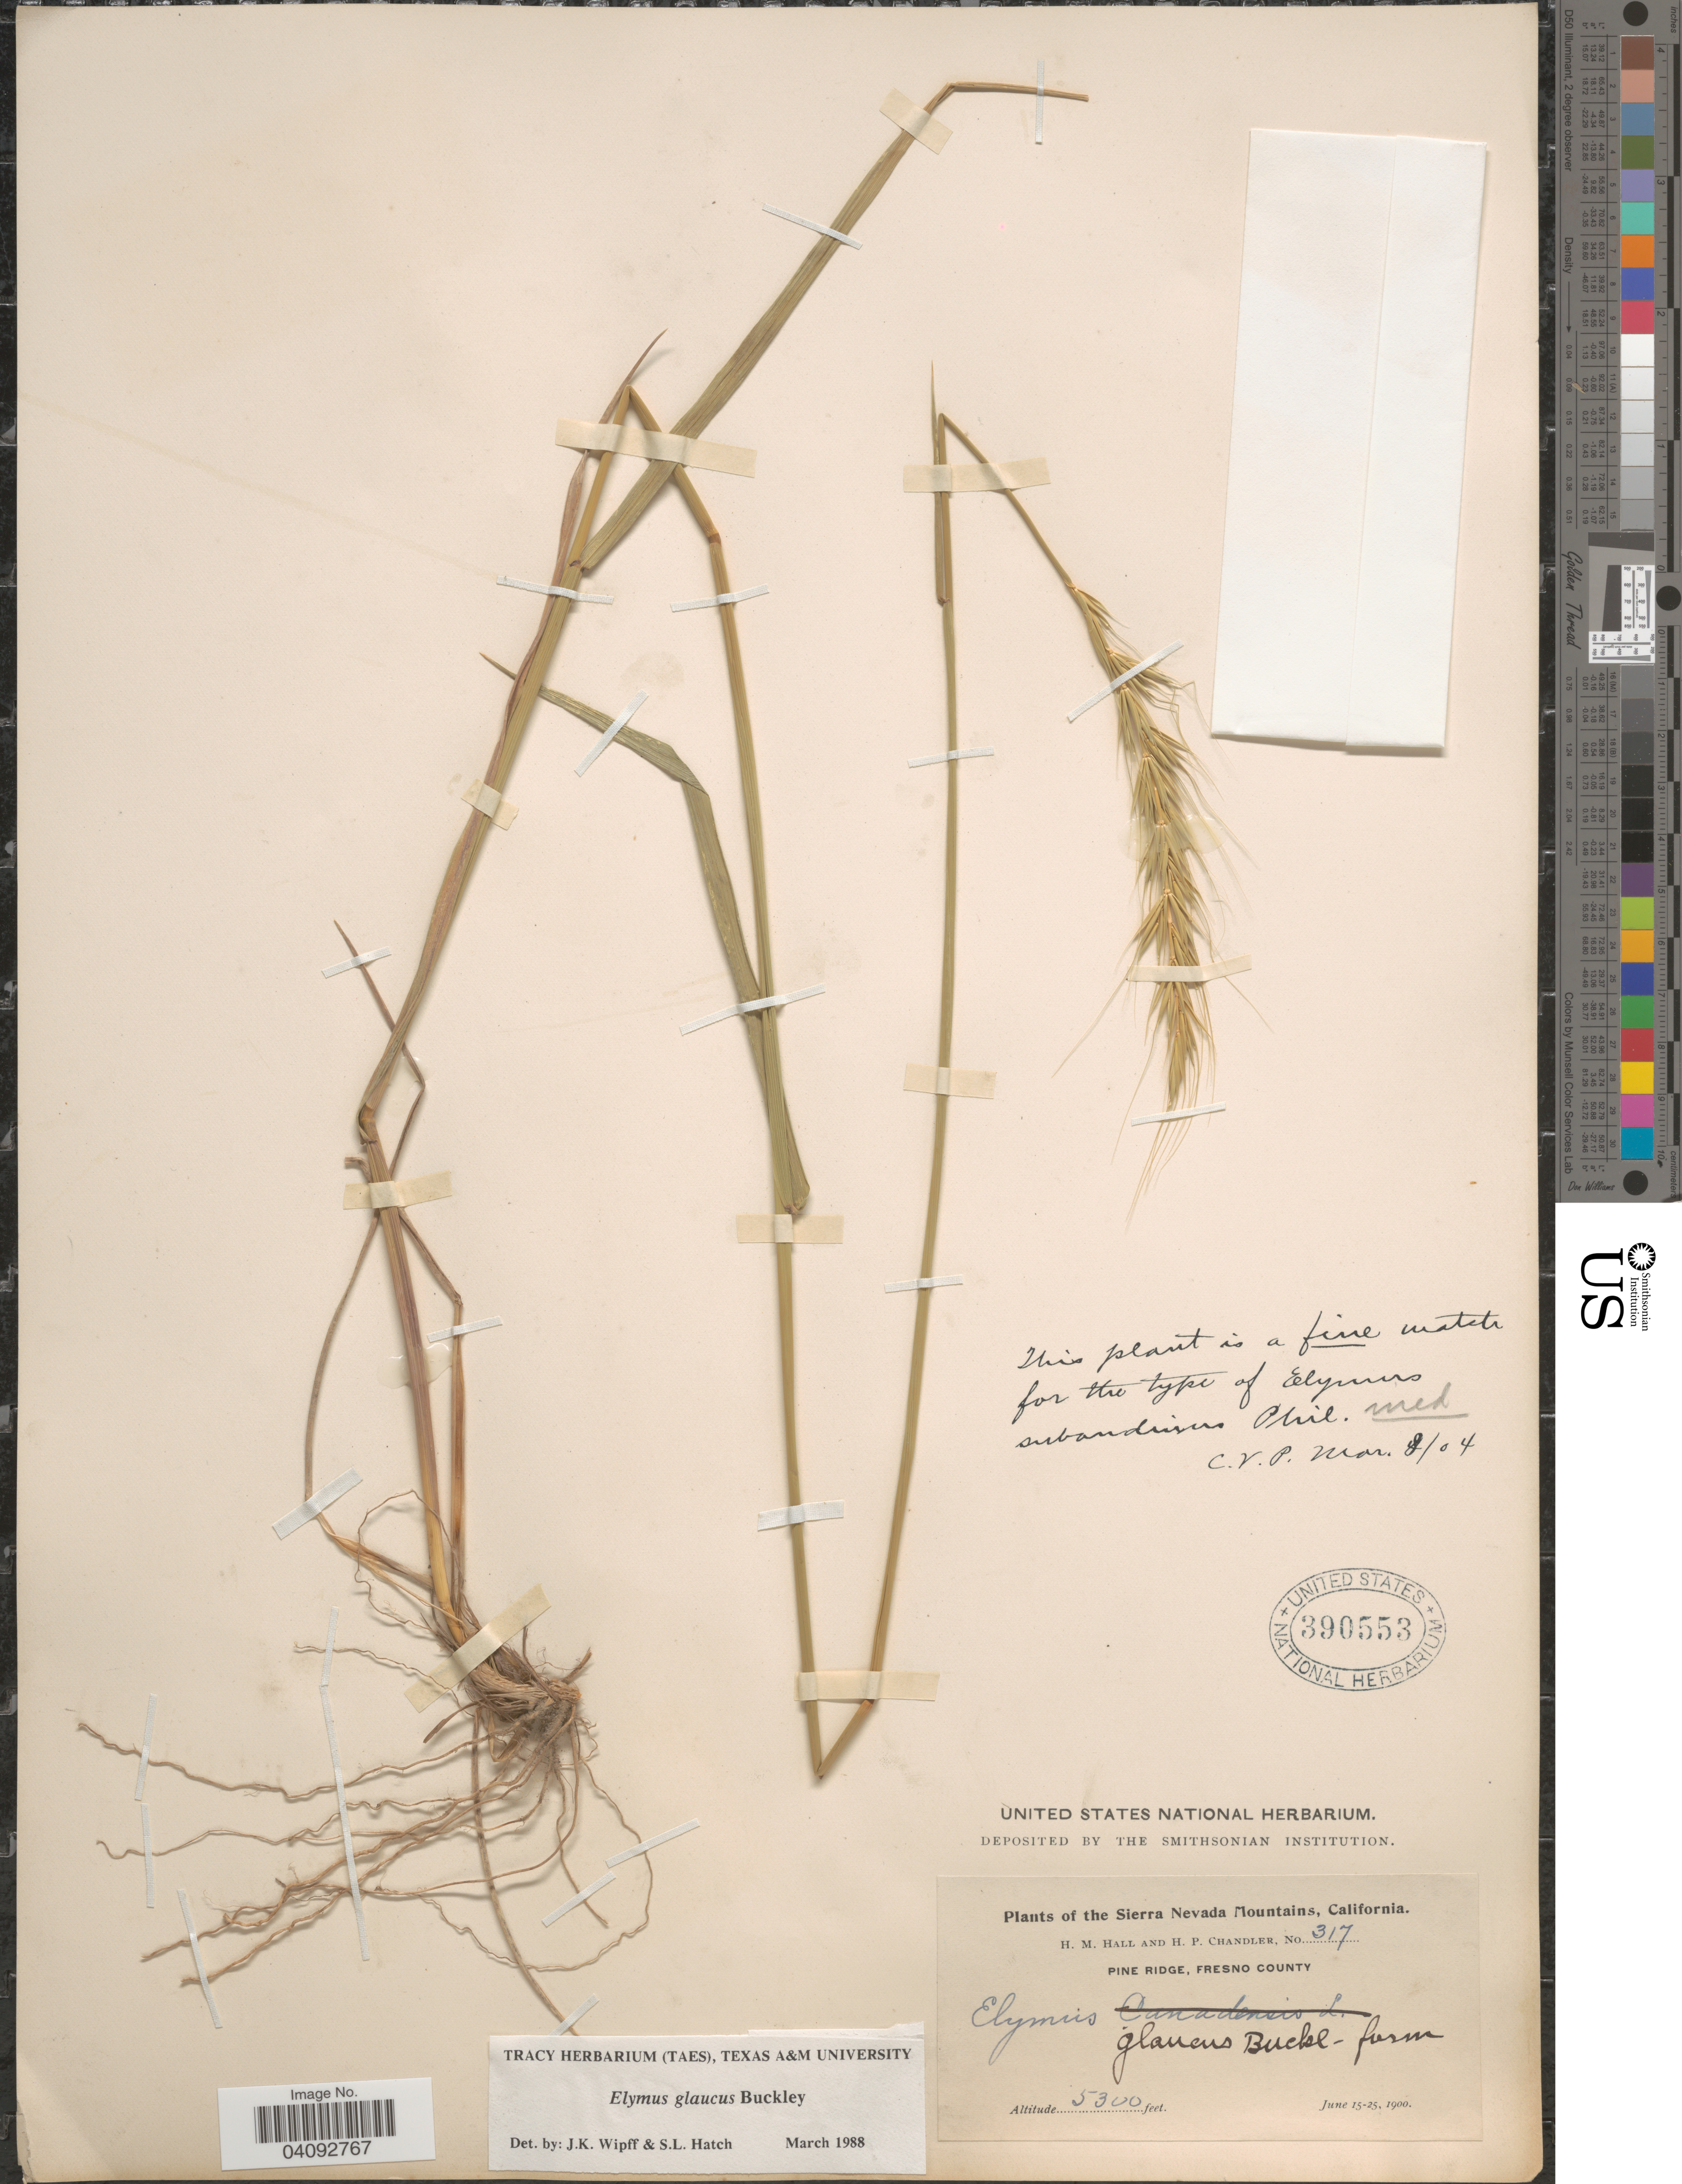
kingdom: Plantae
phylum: Tracheophyta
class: Liliopsida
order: Poales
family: Poaceae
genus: Elymus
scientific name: Elymus glaucus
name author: Buckley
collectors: H. M. Hall & H. Chandler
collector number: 317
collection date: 1900-06-15/1900-06-25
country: United States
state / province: California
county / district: Fresno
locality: The Sierra Nevada Mountains. Pine Ridge, Fresno County.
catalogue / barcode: US 390553